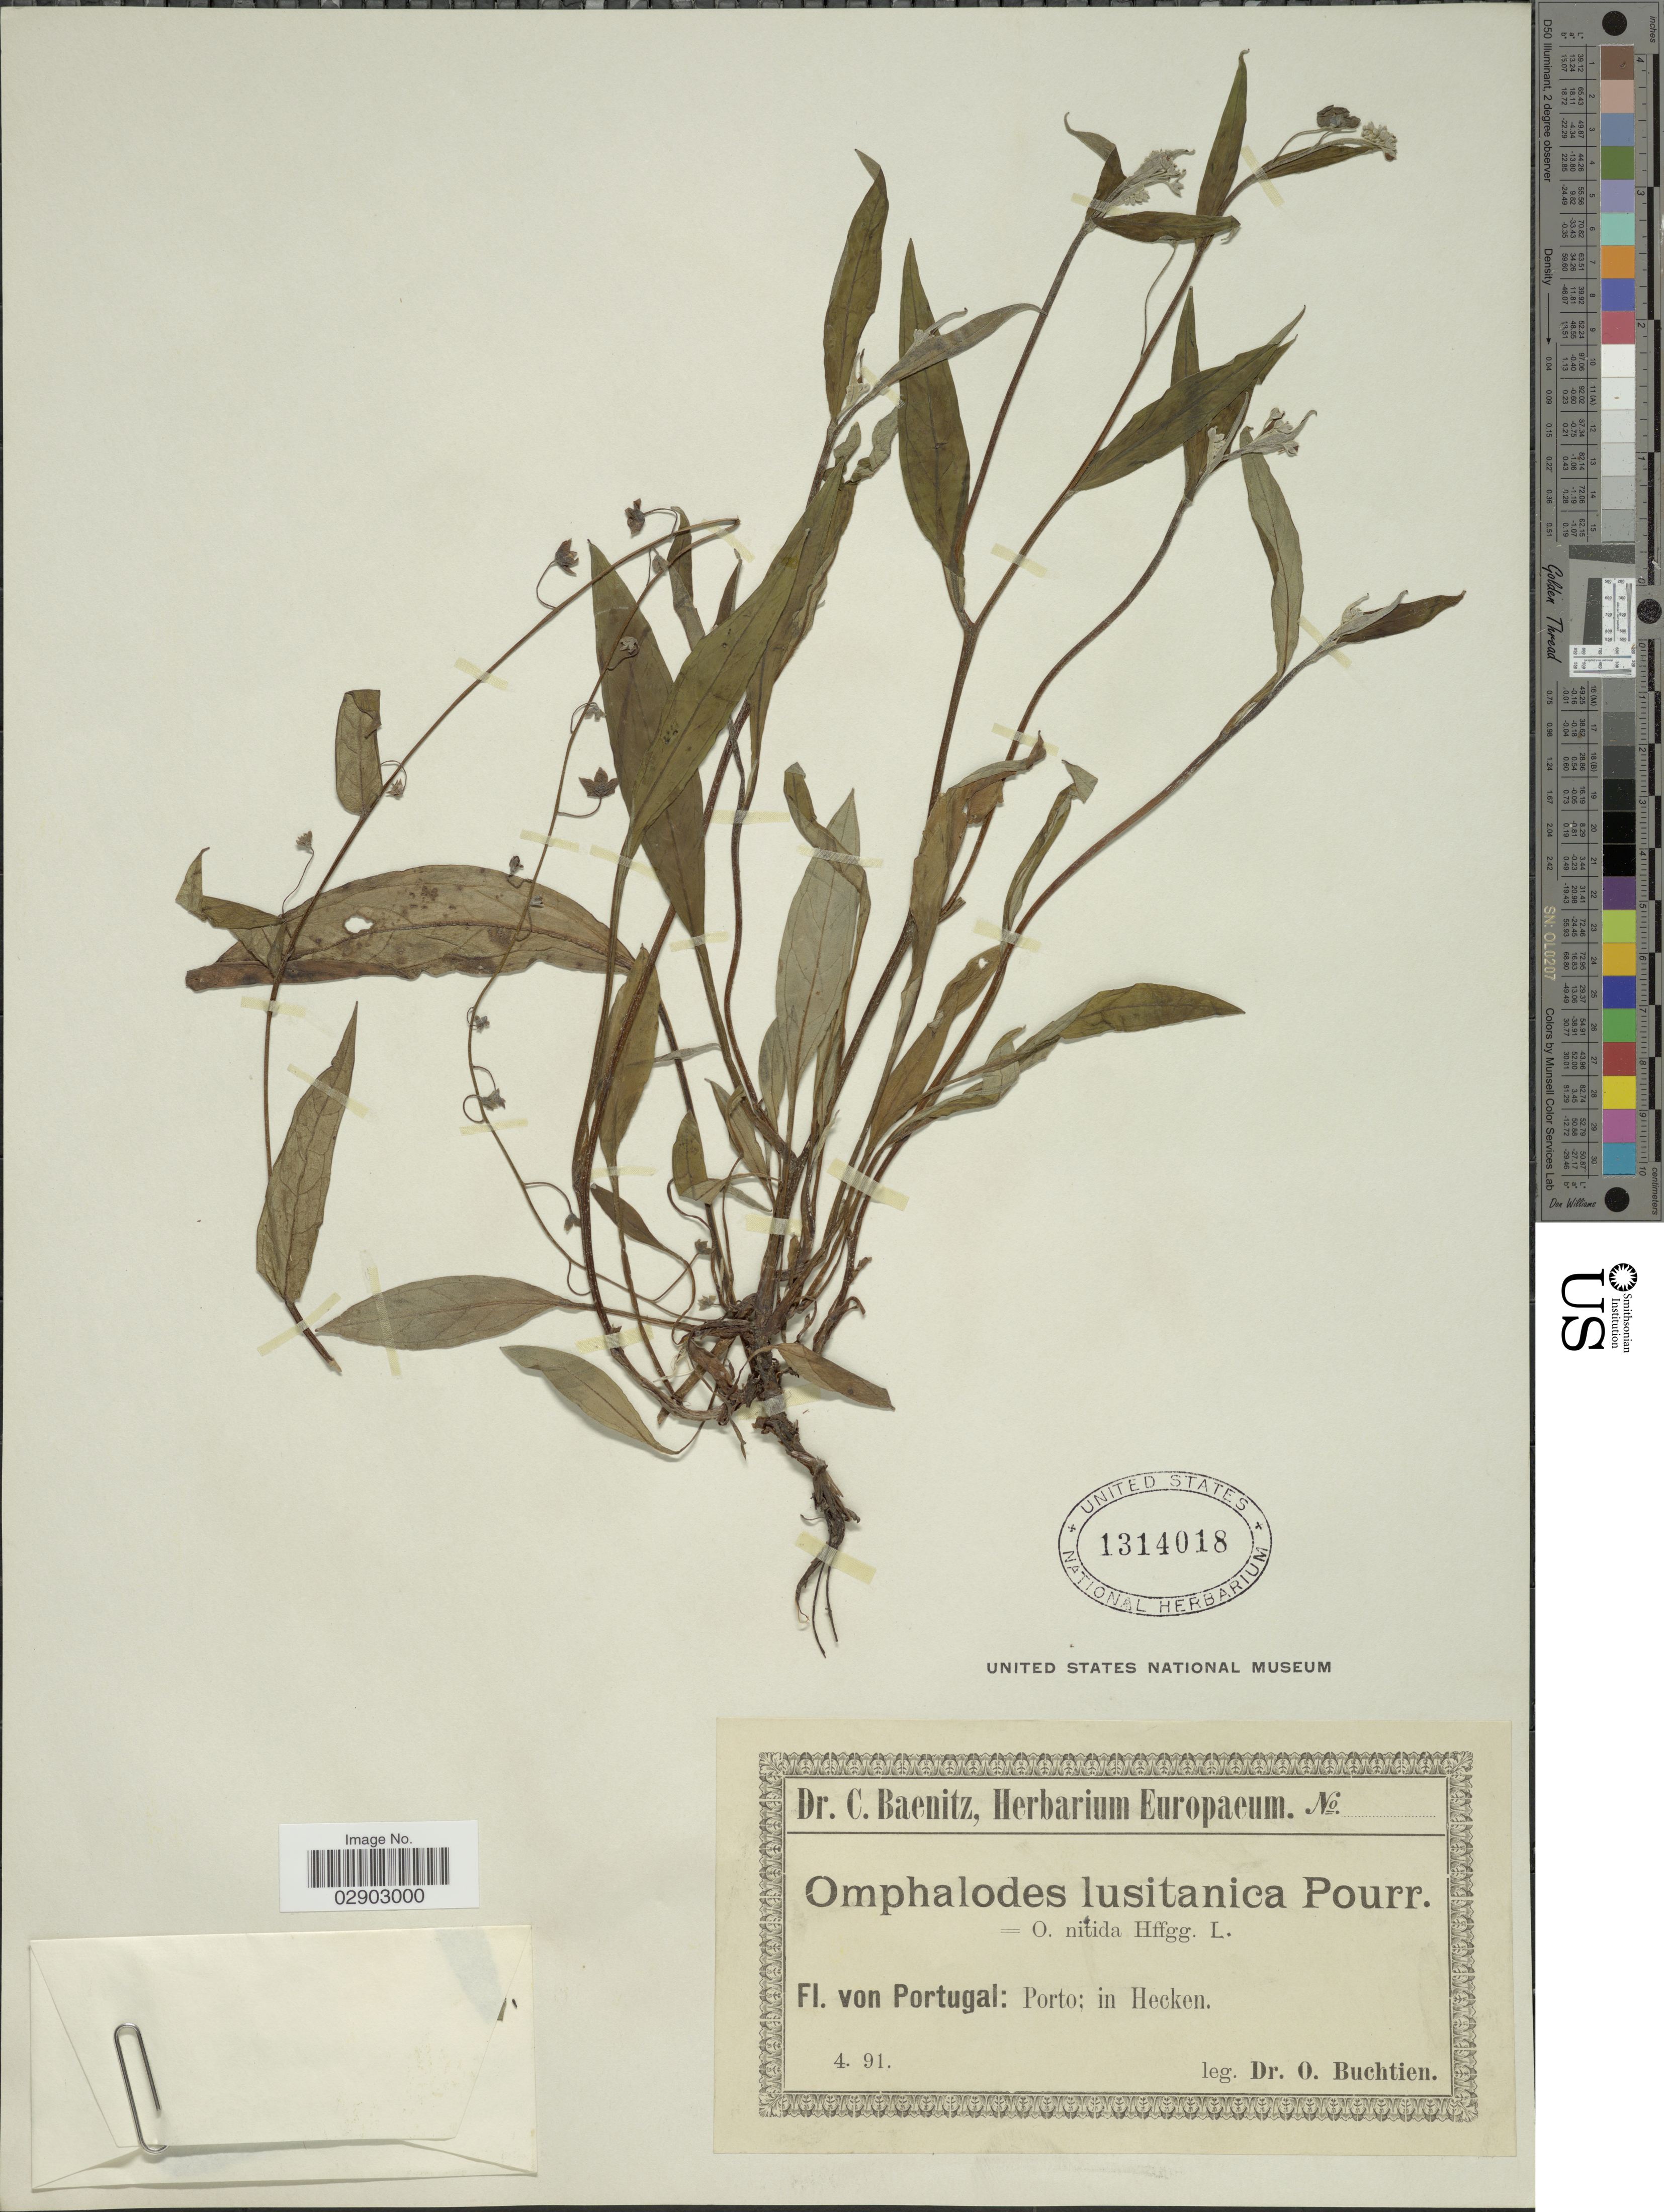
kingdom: Plantae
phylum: Tracheophyta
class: Magnoliopsida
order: Boraginales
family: Boraginaceae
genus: Omphalodes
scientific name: Omphalodes lusitanica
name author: Pourr. ex Lange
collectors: O. Buchtien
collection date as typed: Transcribed d/m/y: /4/91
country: Portugal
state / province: Porto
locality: In Hecken.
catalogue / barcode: US 1314018